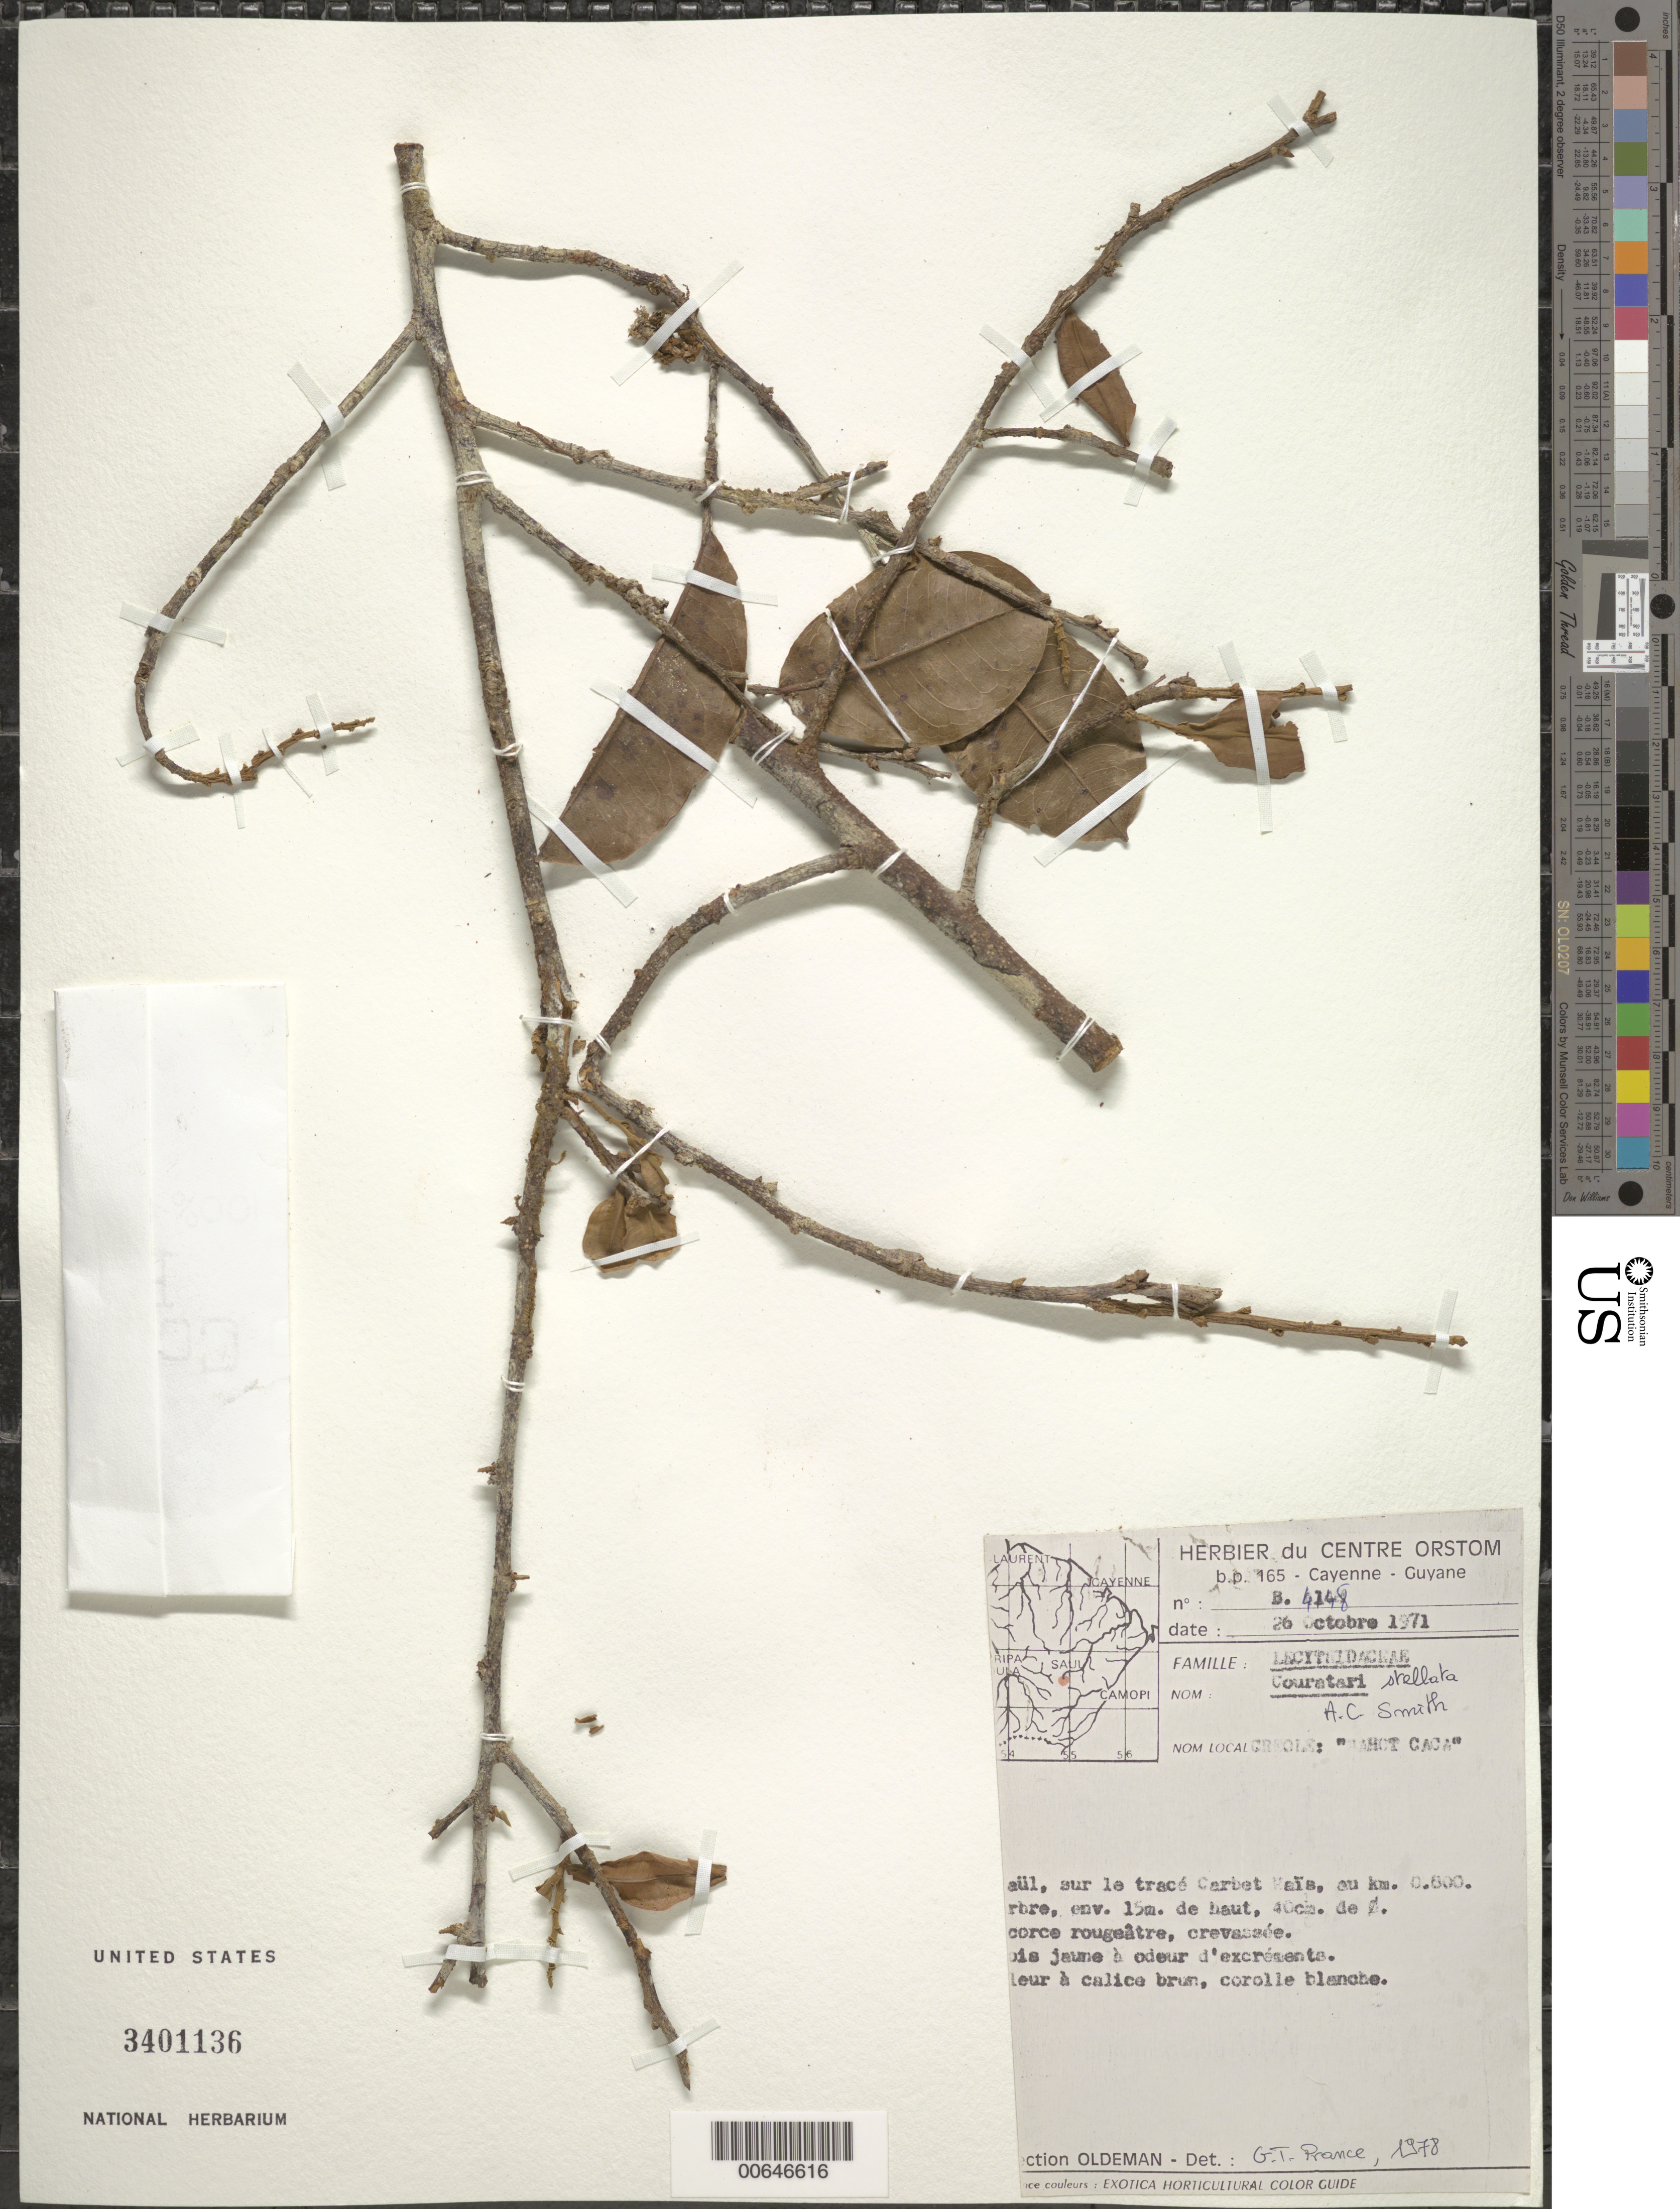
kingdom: Plantae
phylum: Tracheophyta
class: Magnoliopsida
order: Ericales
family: Lecythidaceae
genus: Couratari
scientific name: Couratari stellata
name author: A.C. Sm.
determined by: Prance, G. T.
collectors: R. Oldeman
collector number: B 4148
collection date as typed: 26-Oct-71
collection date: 1971-10-26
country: French Guiana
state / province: Saint-Laurent-du-Maroni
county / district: Saül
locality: Saül, sur le tracé Carbet Maïs au km 0.8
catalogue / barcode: US 3401136